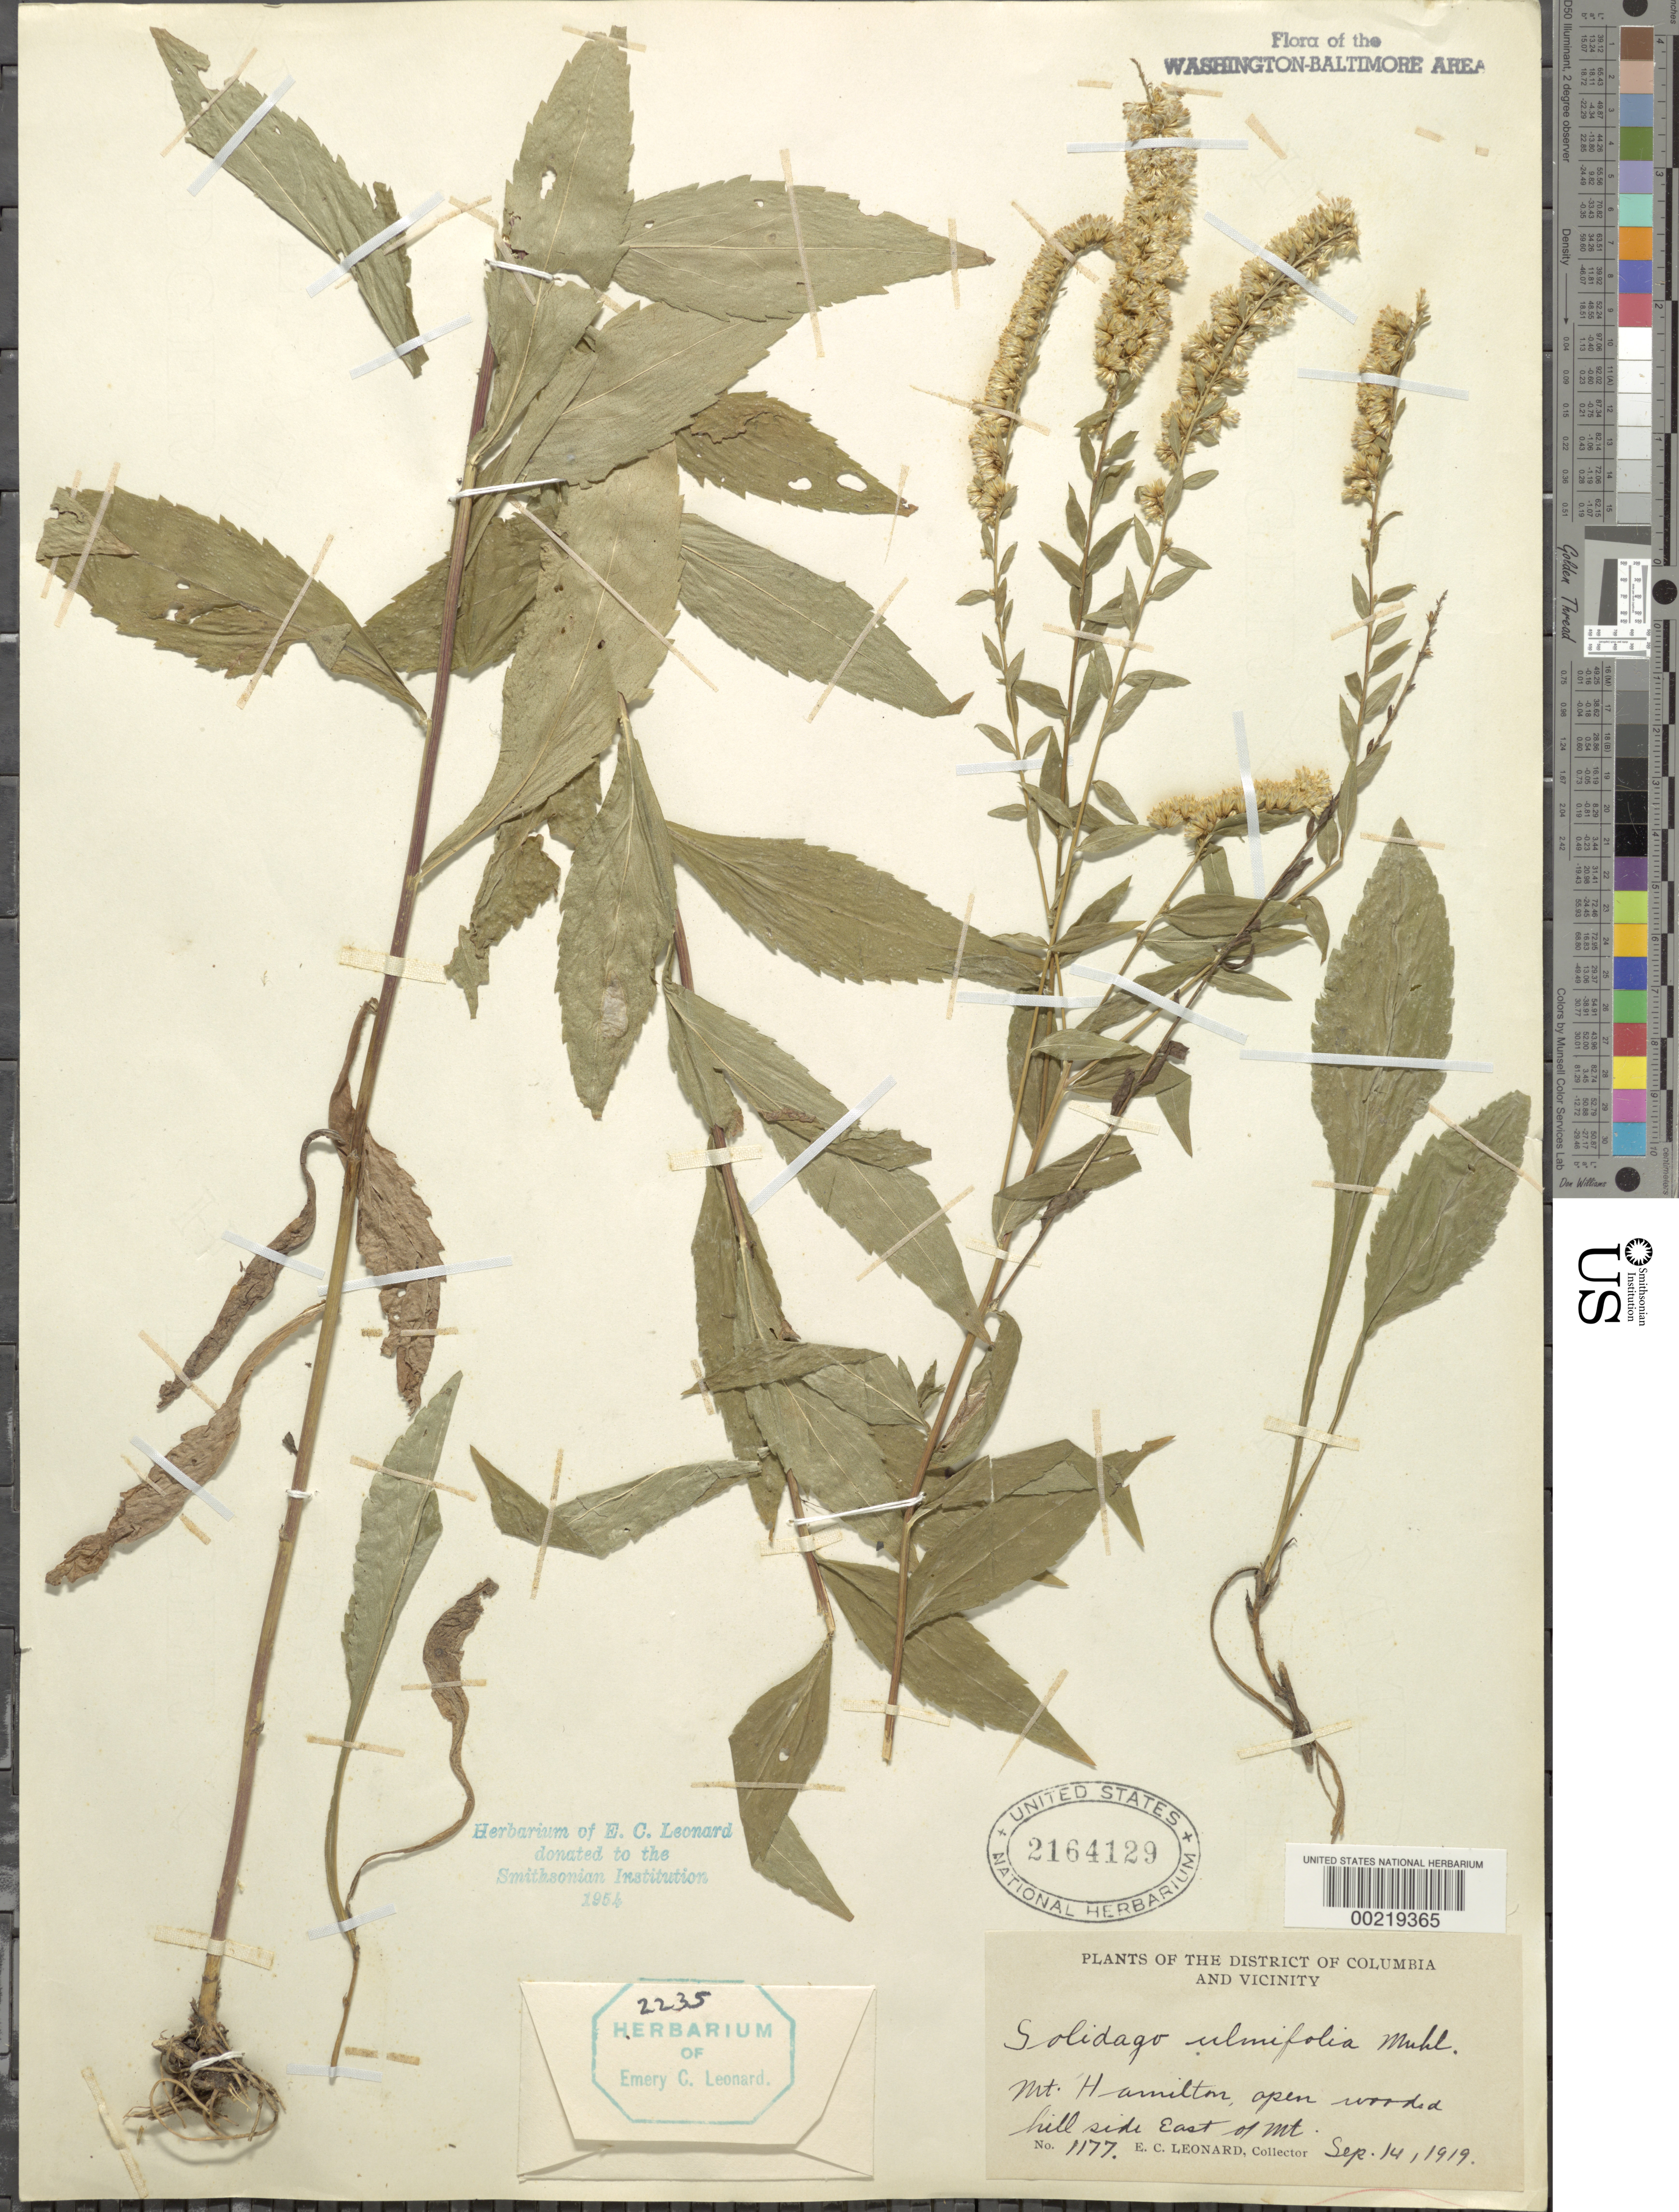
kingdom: Plantae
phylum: Tracheophyta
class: Magnoliopsida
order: Asterales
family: Asteraceae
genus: Solidago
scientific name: Solidago ulmifolia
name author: Muhl. ex Willd.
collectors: E. C. Leonard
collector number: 1177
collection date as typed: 14 Sep 1919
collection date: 1919-09-14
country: United States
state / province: District of Columbia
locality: East slope of Mount Hamilton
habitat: Open wooded hillside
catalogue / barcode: US 2164129